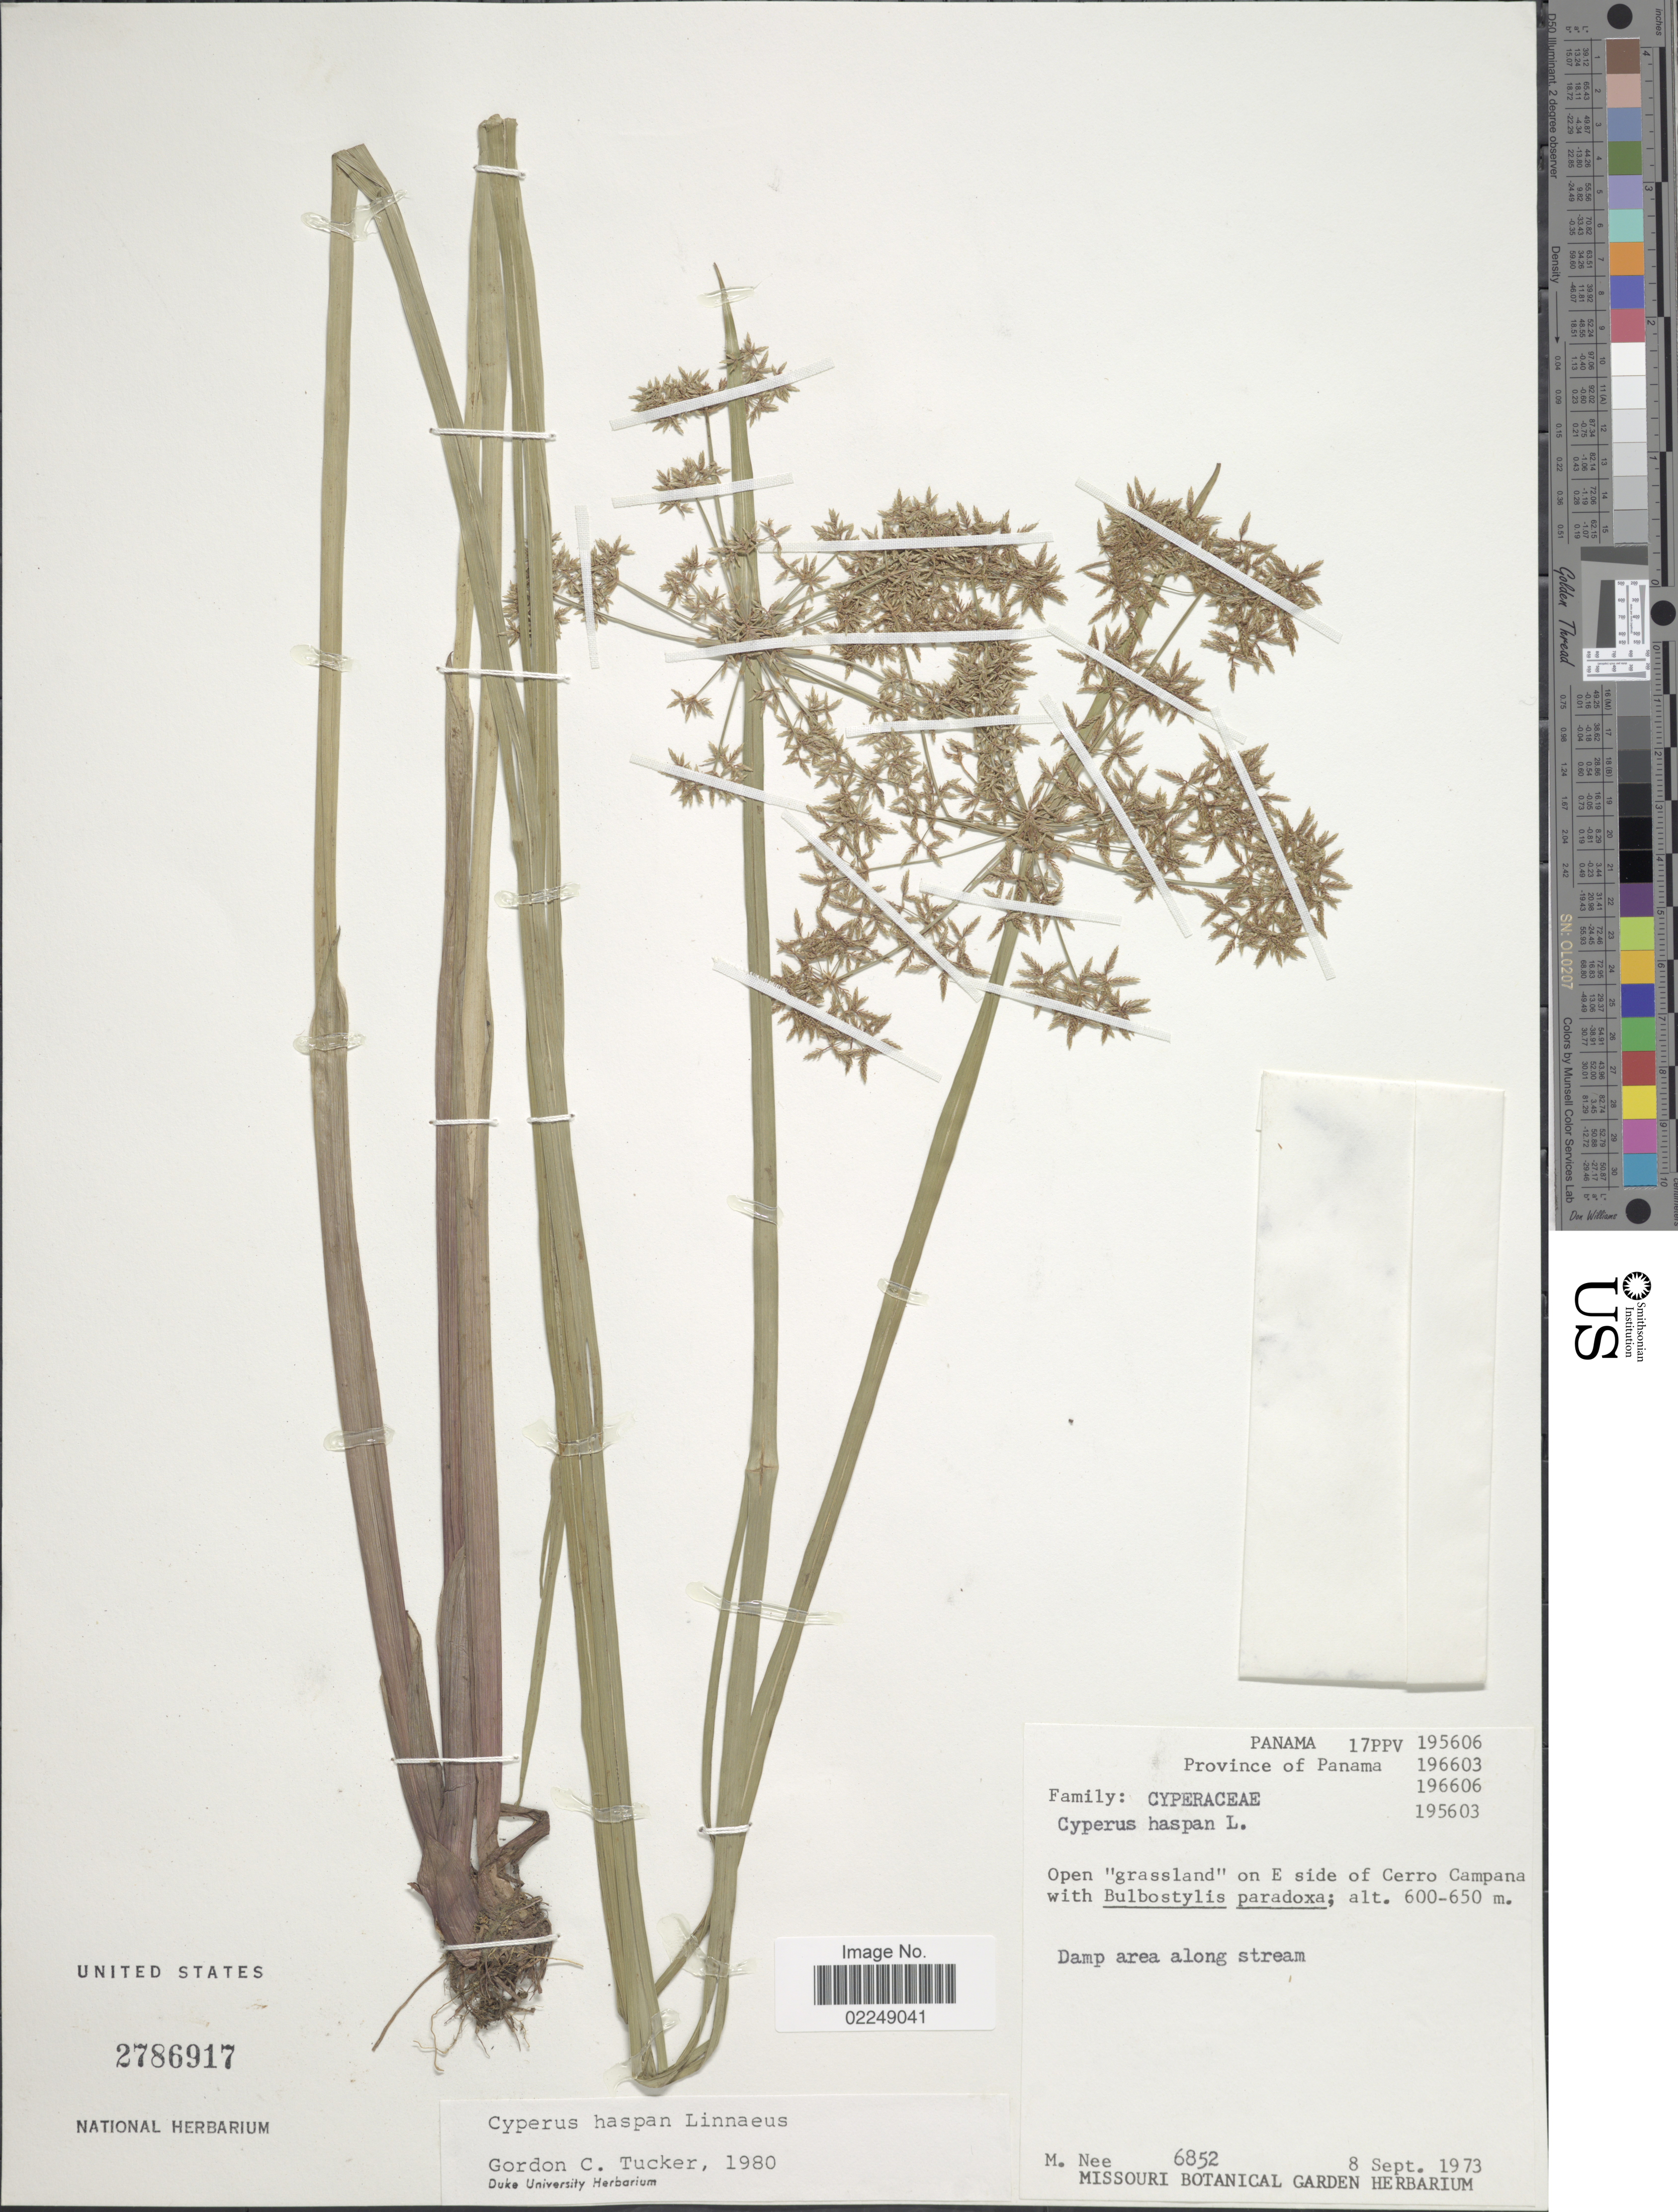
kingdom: Plantae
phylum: Tracheophyta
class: Liliopsida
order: Poales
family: Cyperaceae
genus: Cyperus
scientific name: Cyperus haspan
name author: L.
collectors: M. Nee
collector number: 6852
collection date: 1973-09-08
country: Panama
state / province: Panamá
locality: Province of Panama, on E side of Cerro Campana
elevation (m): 600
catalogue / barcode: US 2786917